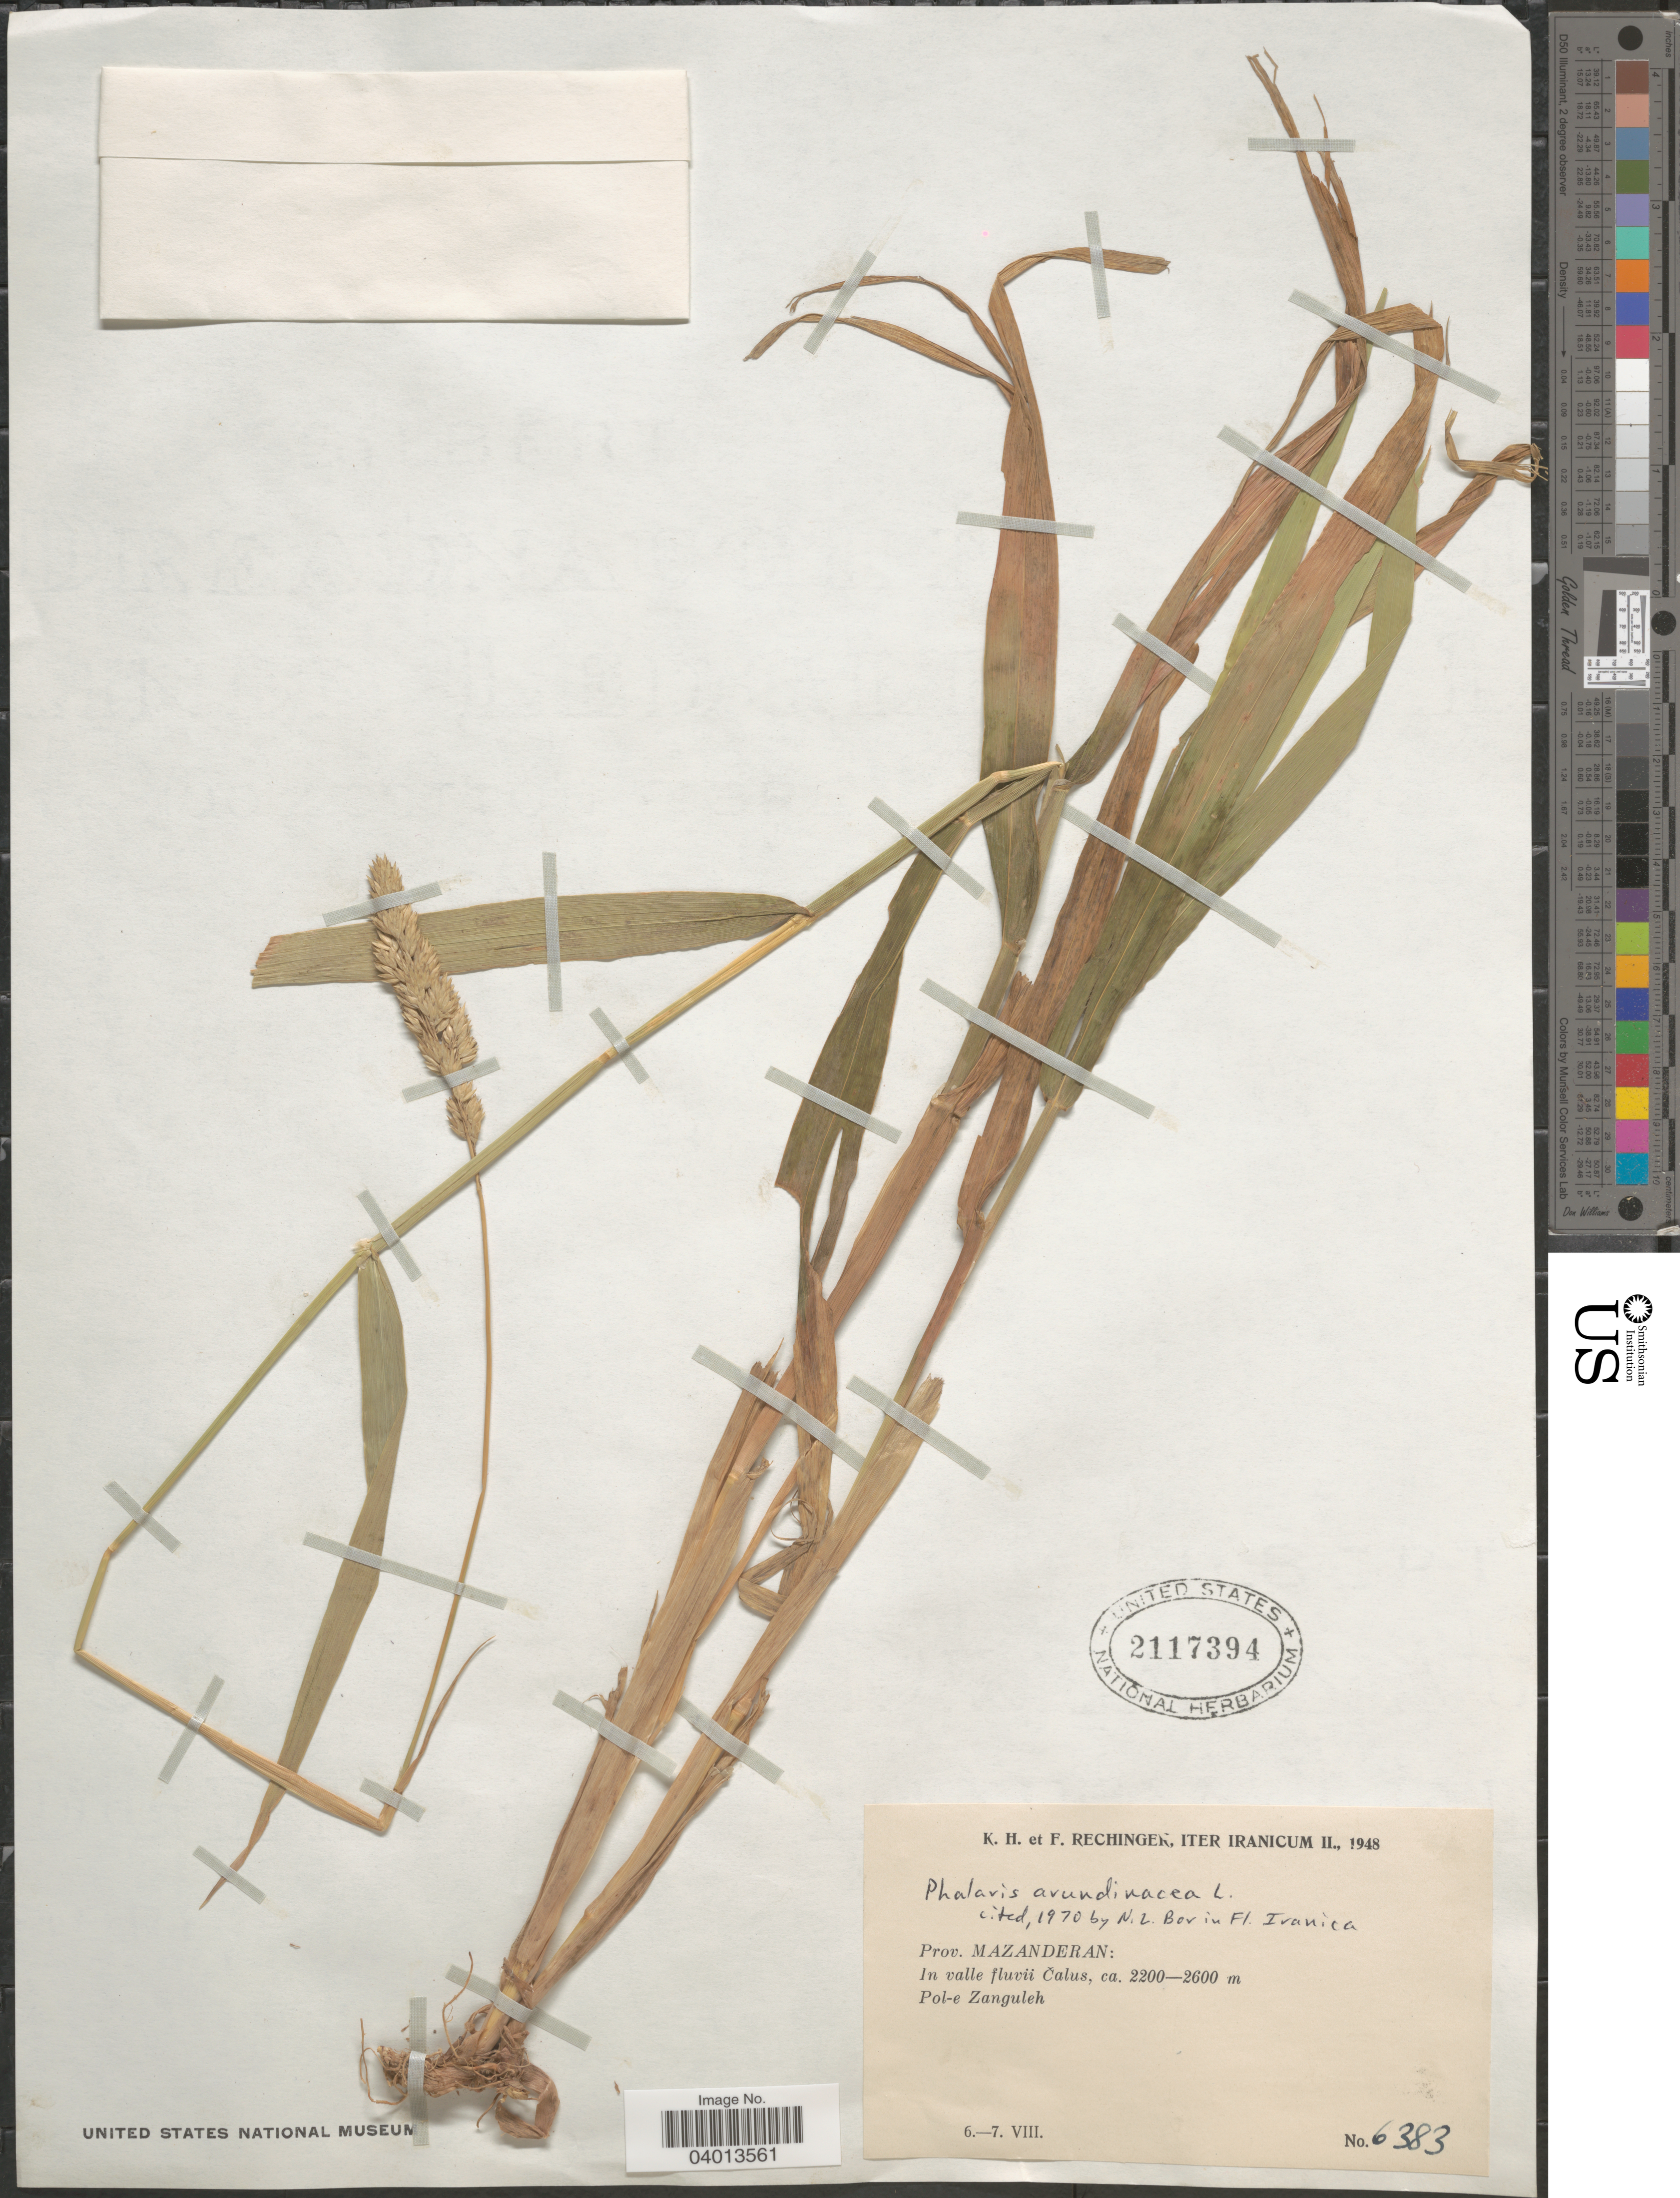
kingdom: Plantae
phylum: Tracheophyta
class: Liliopsida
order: Poales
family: Poaceae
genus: Phalaris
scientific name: Phalaris arundinacea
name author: L.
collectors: K. H. Rechinger & F. Rechinger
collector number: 6383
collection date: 1948-08-06/1948-08-07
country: Iran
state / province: Mazandaran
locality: Prov. Mazanderan: In valle fluvii Čalus, Pol-e Zanguleh.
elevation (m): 2200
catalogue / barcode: US 2117394